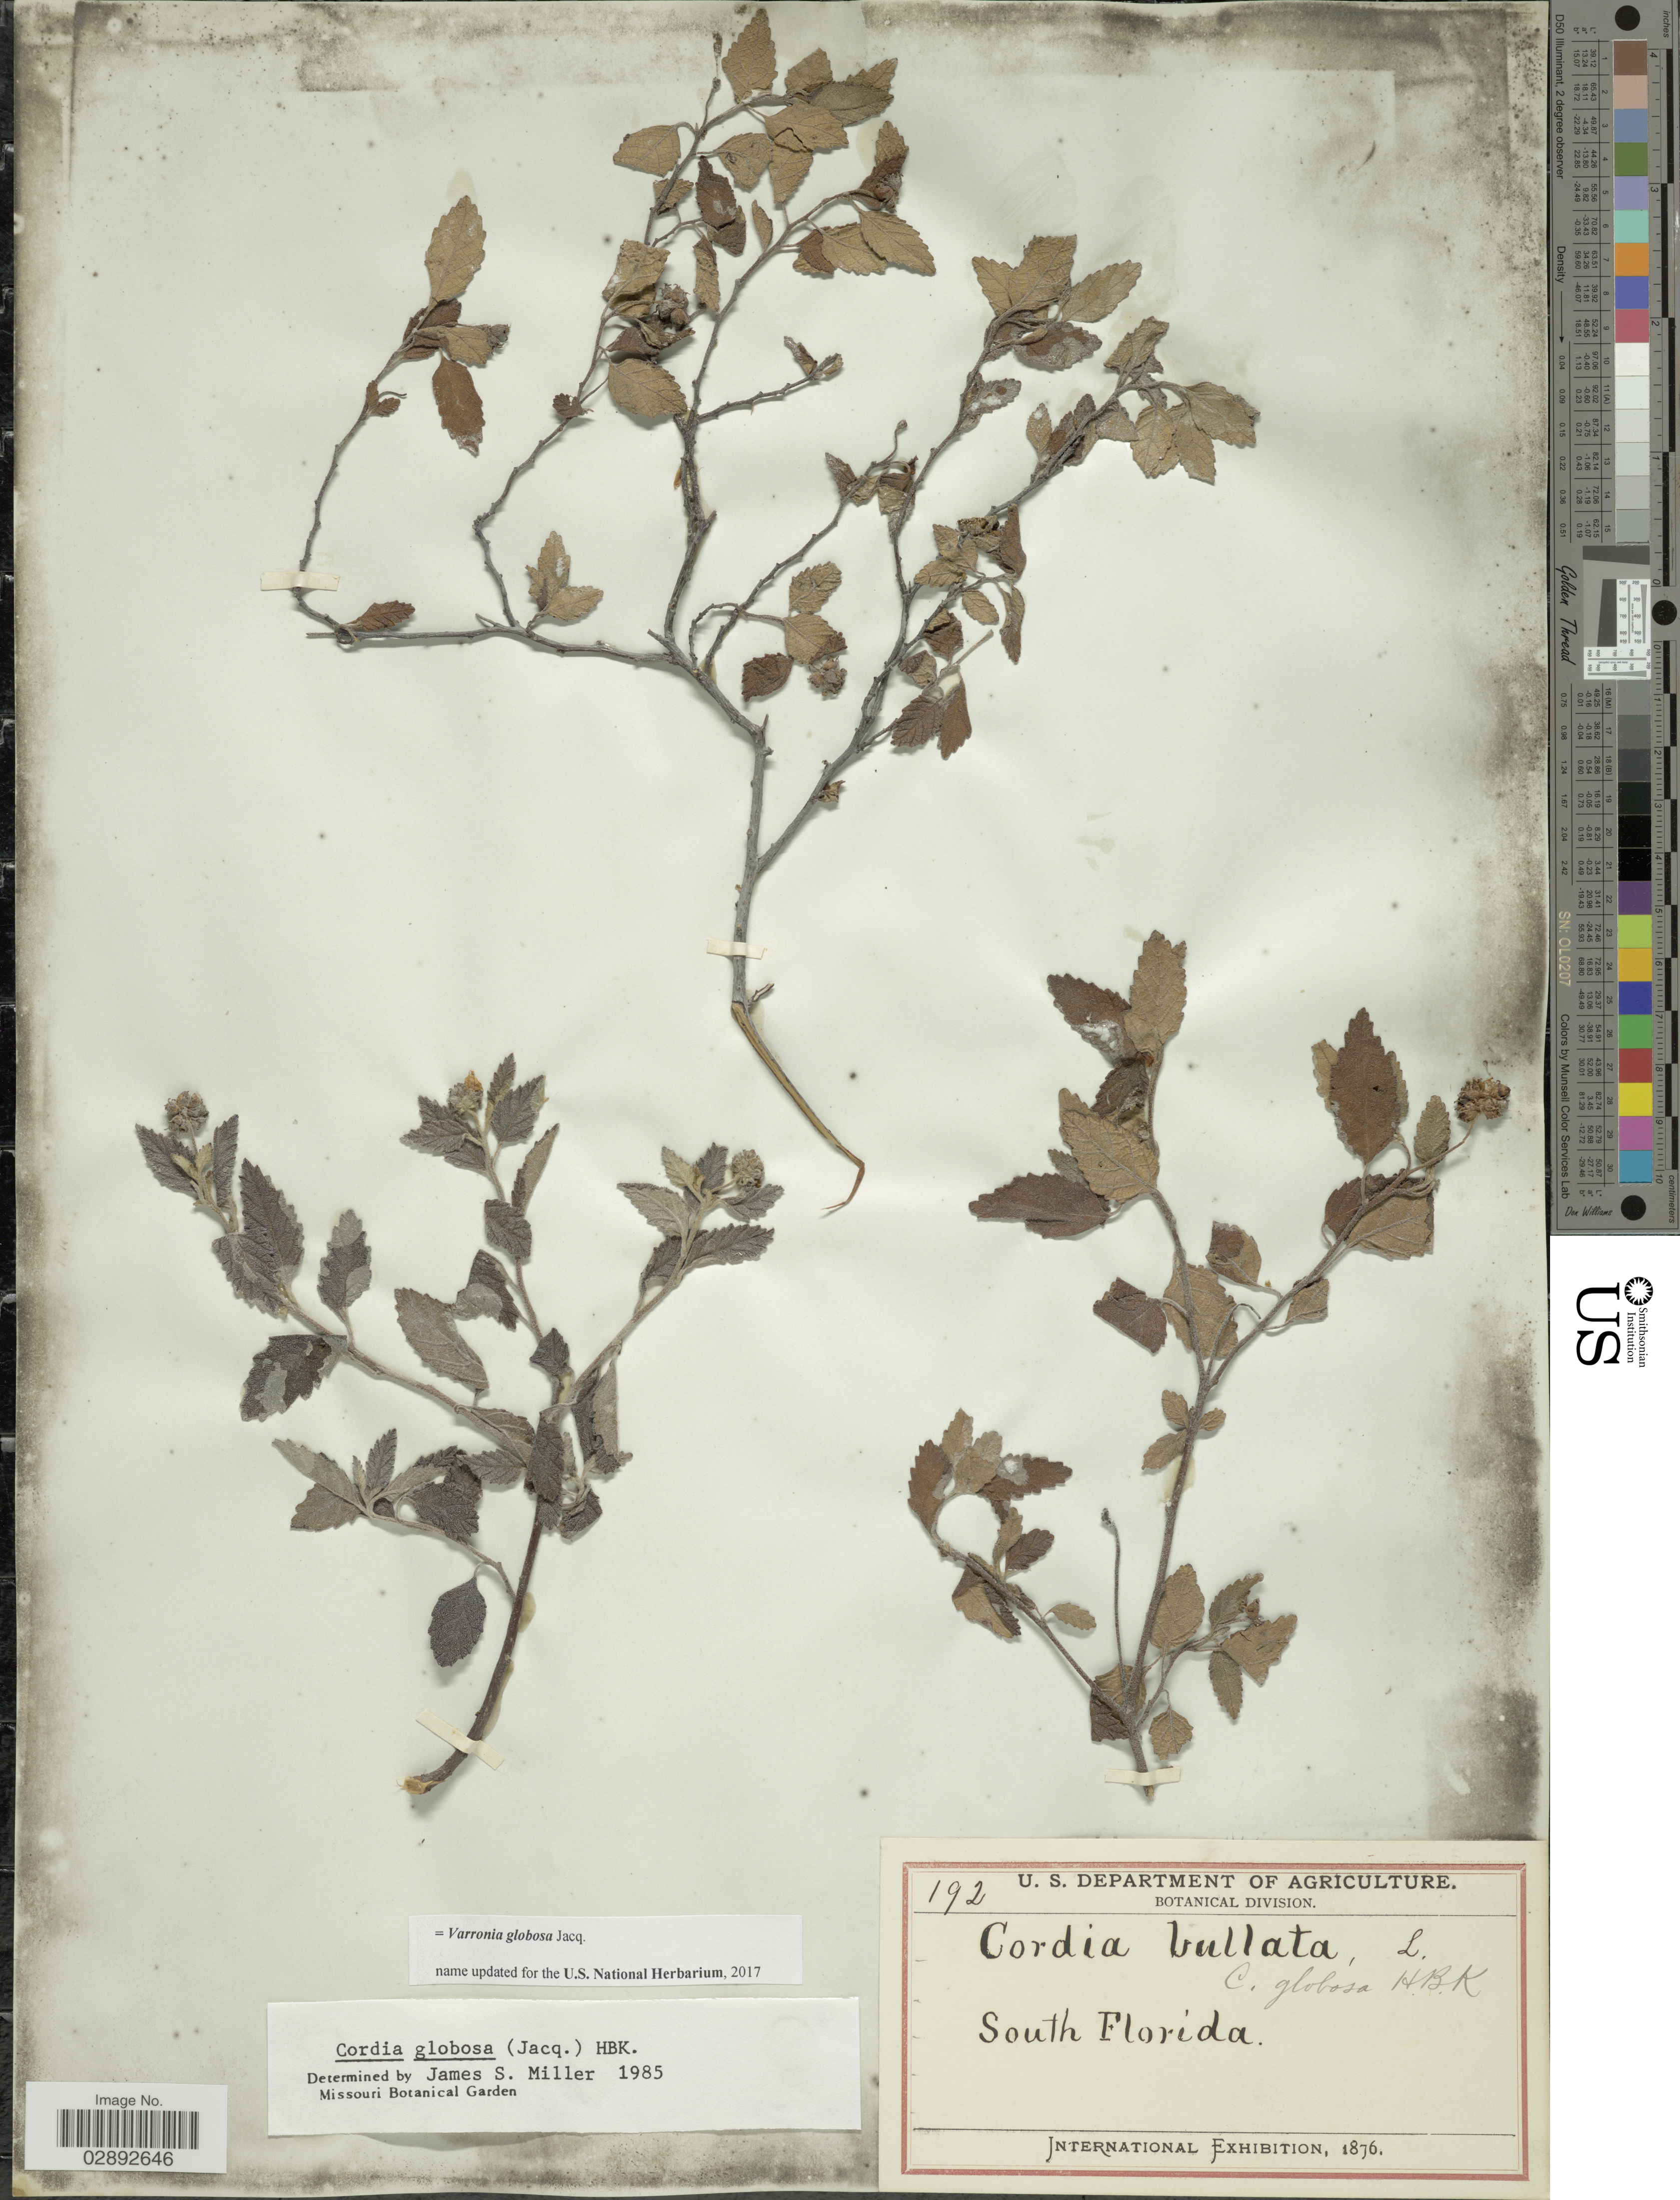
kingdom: Plantae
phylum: Tracheophyta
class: Magnoliopsida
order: Boraginales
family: Cordiaceae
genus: Varronia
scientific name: Varronia globosa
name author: Jacq.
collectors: ex herb. U. S. Department of Agriculture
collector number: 192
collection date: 1876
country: United States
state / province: Florida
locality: South Florida.